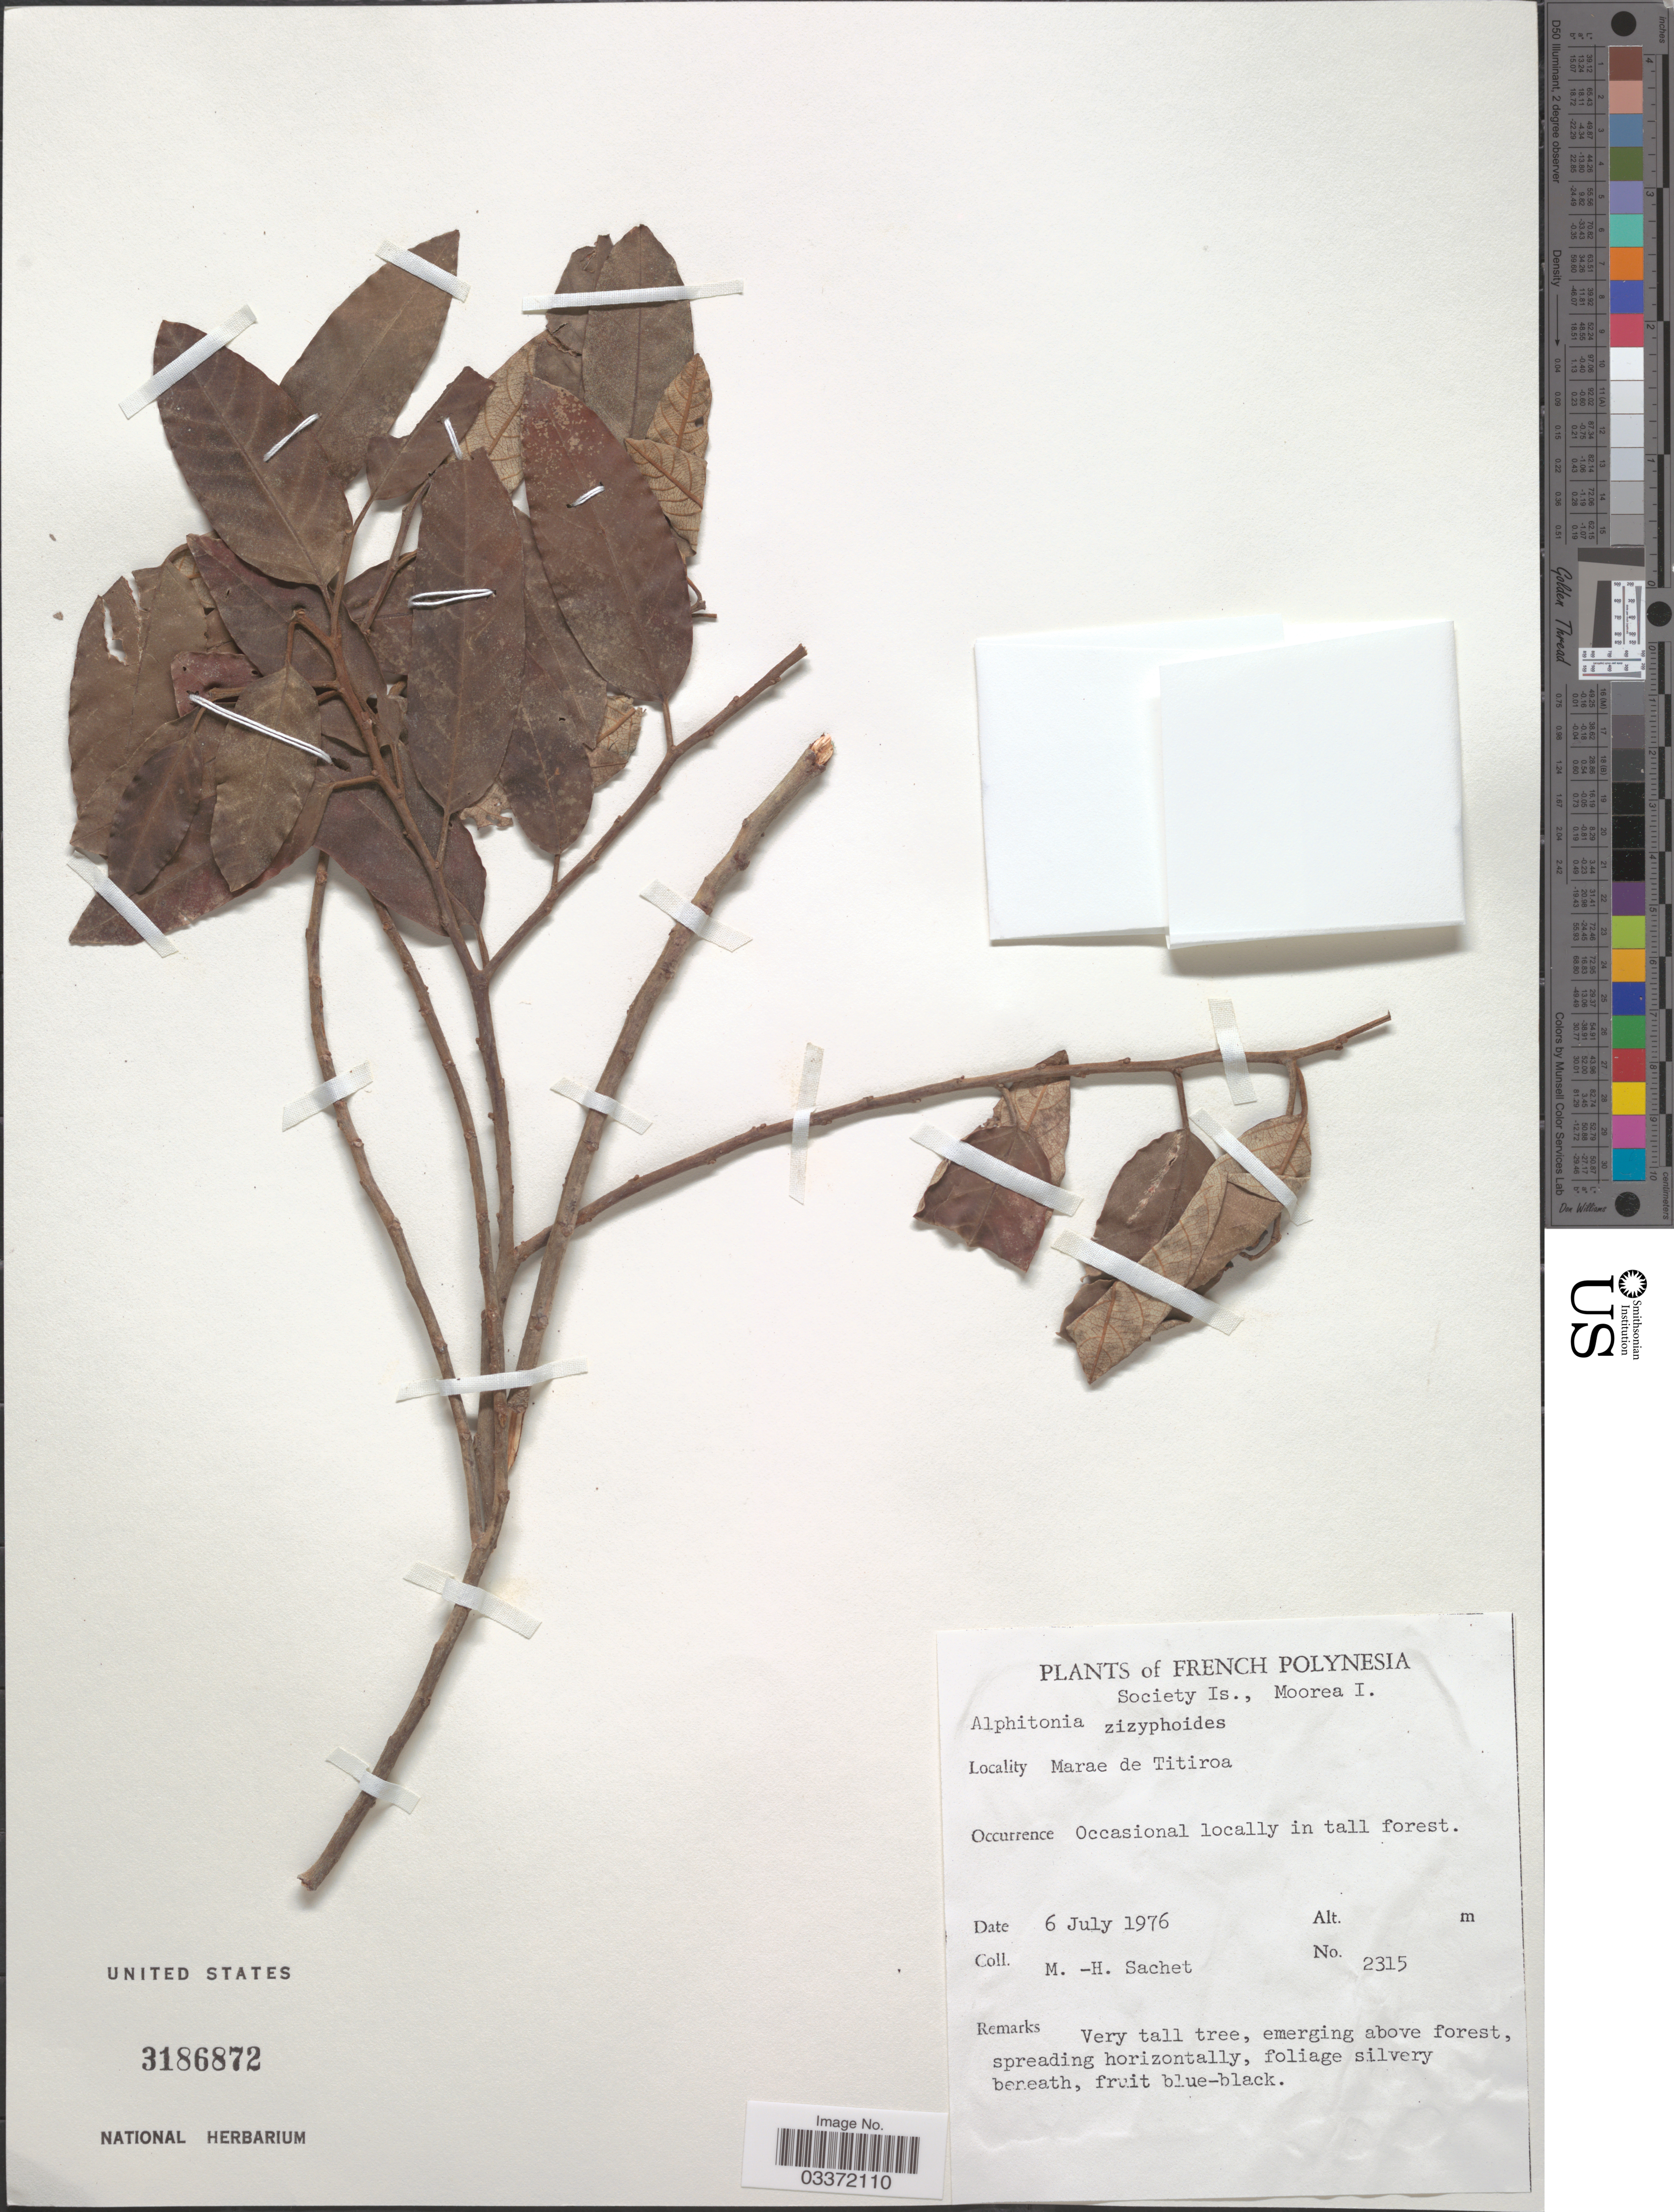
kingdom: Plantae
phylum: Tracheophyta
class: Magnoliopsida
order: Rosales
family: Rhamnaceae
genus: Alphitonia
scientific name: Alphitonia zizyphoides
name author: (Sol. ex Spreng.) A. Gray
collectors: M.-H. Sachet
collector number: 2315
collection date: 1976-07-06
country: French Polynesia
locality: Society Is., Moorea I., Marae de Titiroa.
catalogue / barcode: US 3186872